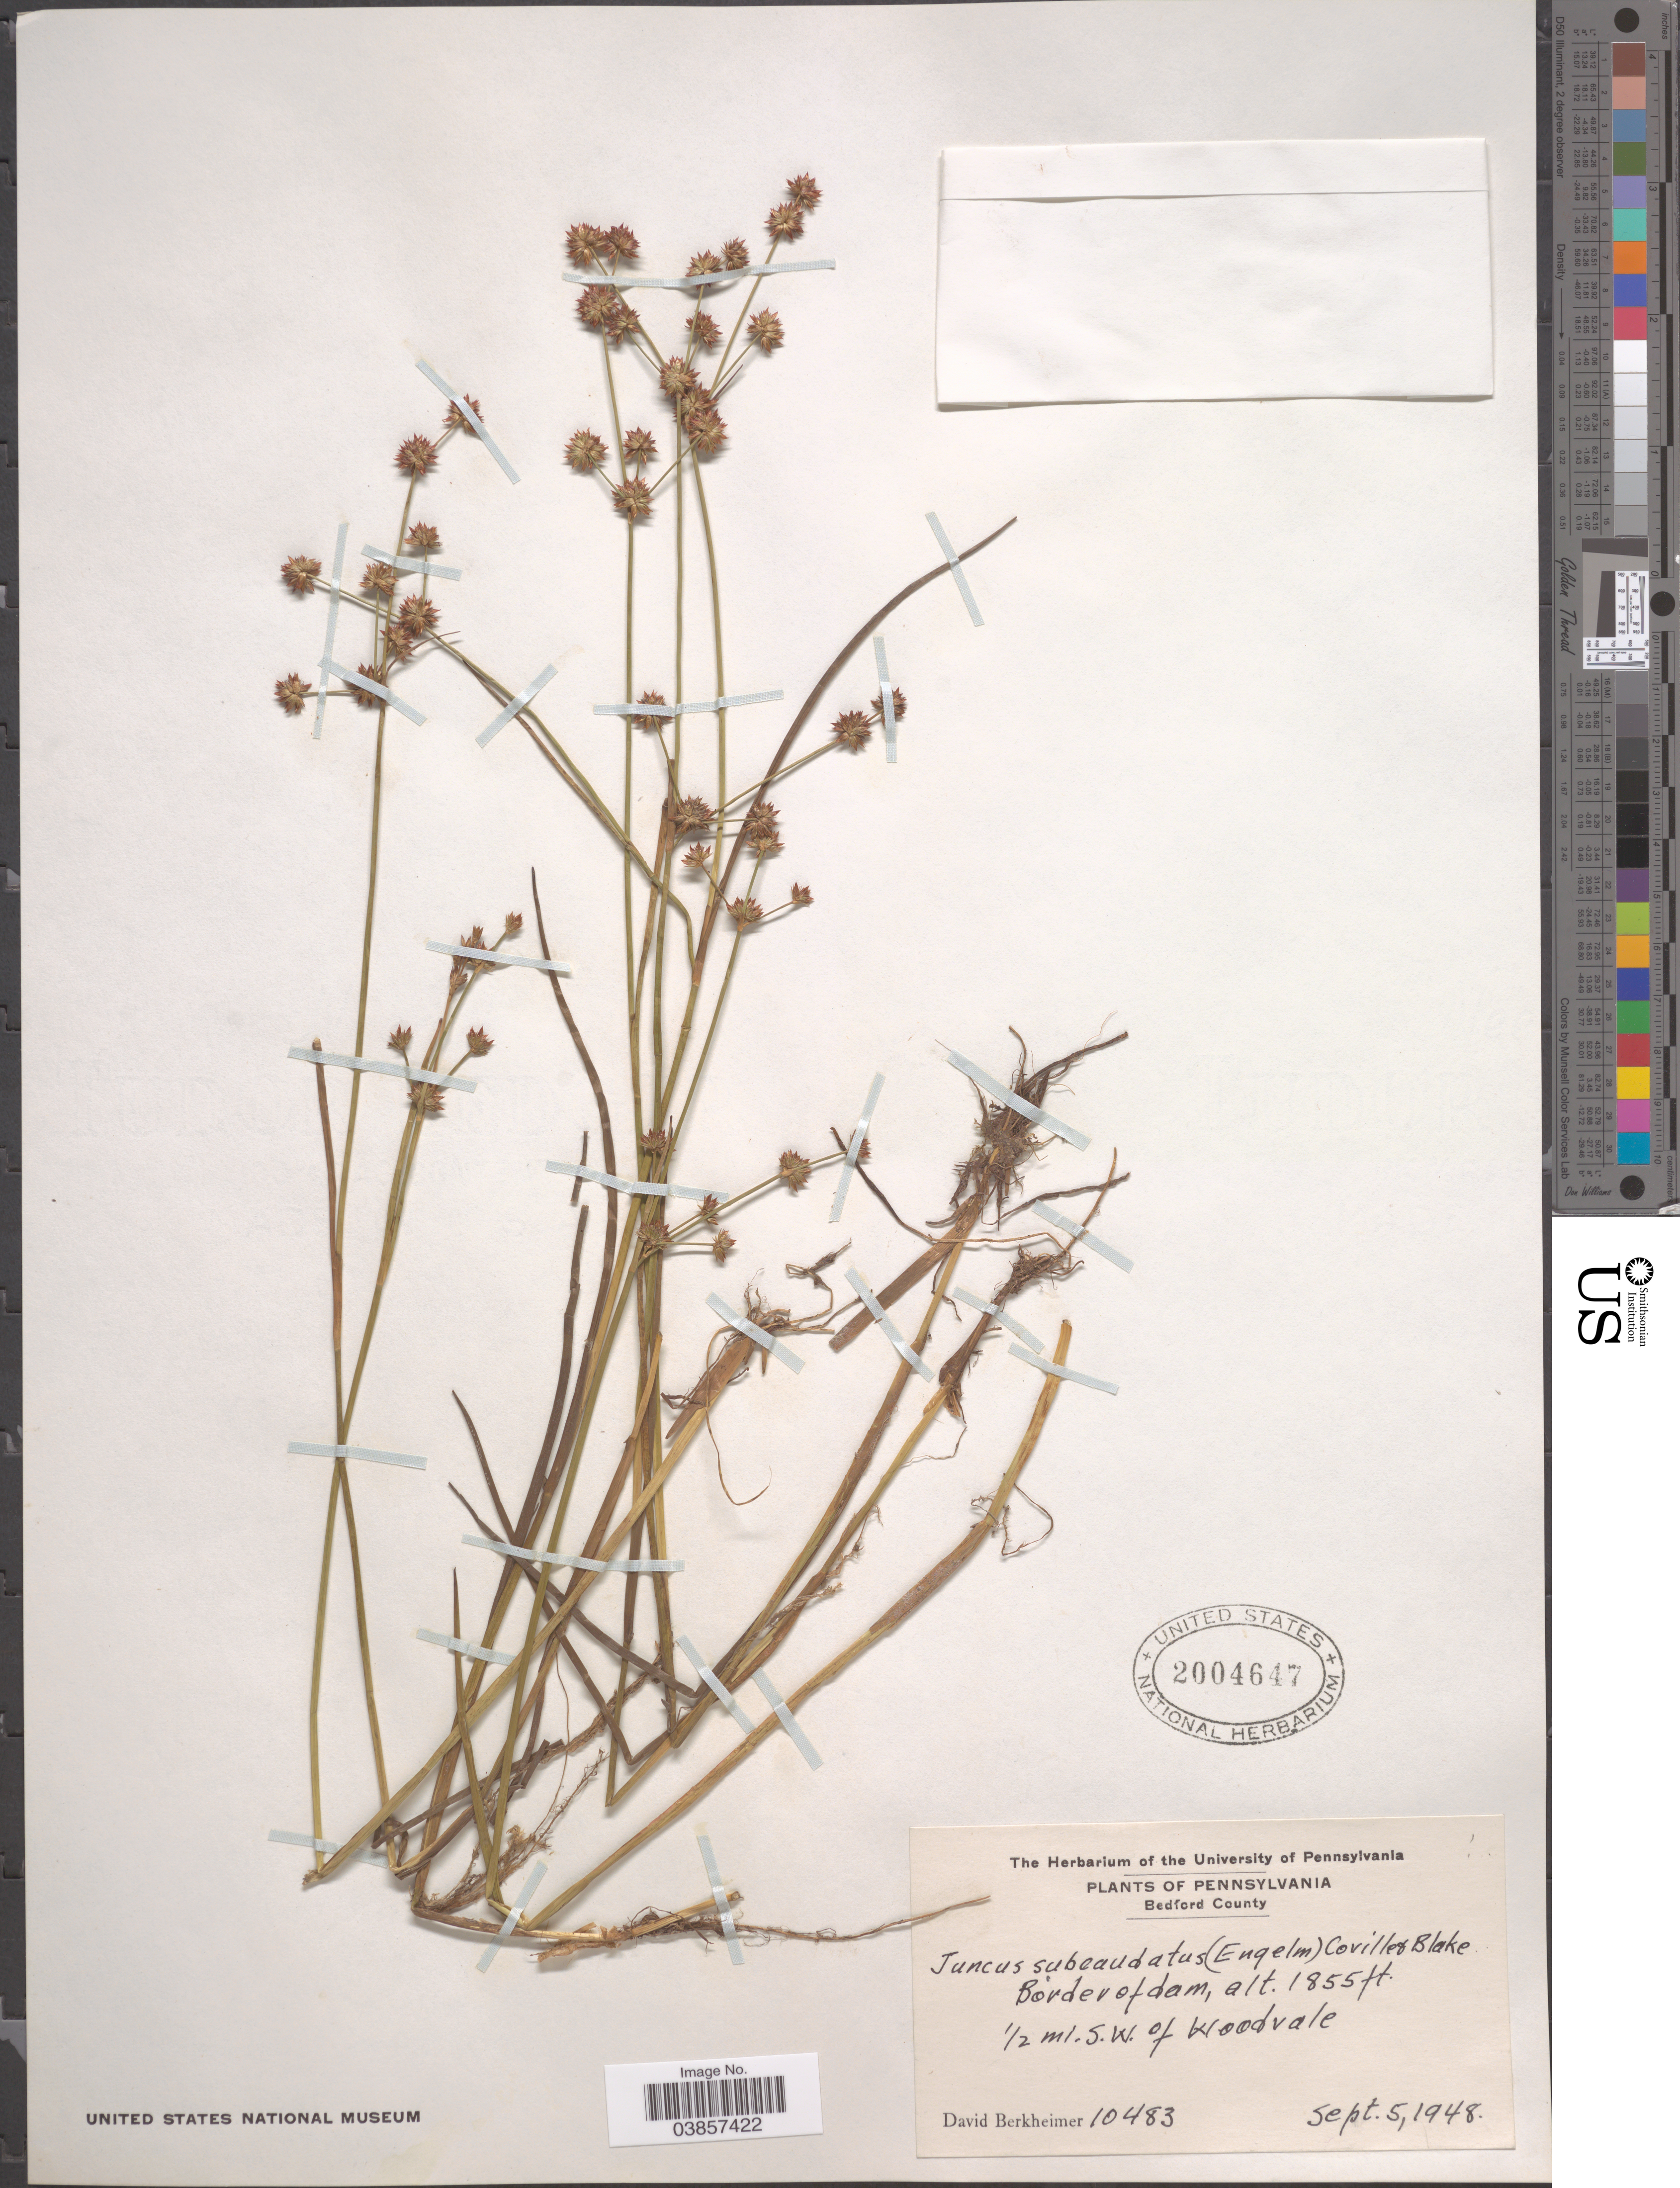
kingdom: Plantae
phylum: Tracheophyta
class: Liliopsida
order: Poales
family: Juncaceae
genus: Juncus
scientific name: Juncus subcaudatus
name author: (Engelm. ex A. Gray) Coville & S.F. Blake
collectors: D. Berkheimer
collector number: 10483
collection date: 1948-09-05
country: United States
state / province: Pennsylvania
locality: Bedford County. Border of dam. ½ mi. S.W. of Woodvale.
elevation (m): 565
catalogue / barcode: US 2004647